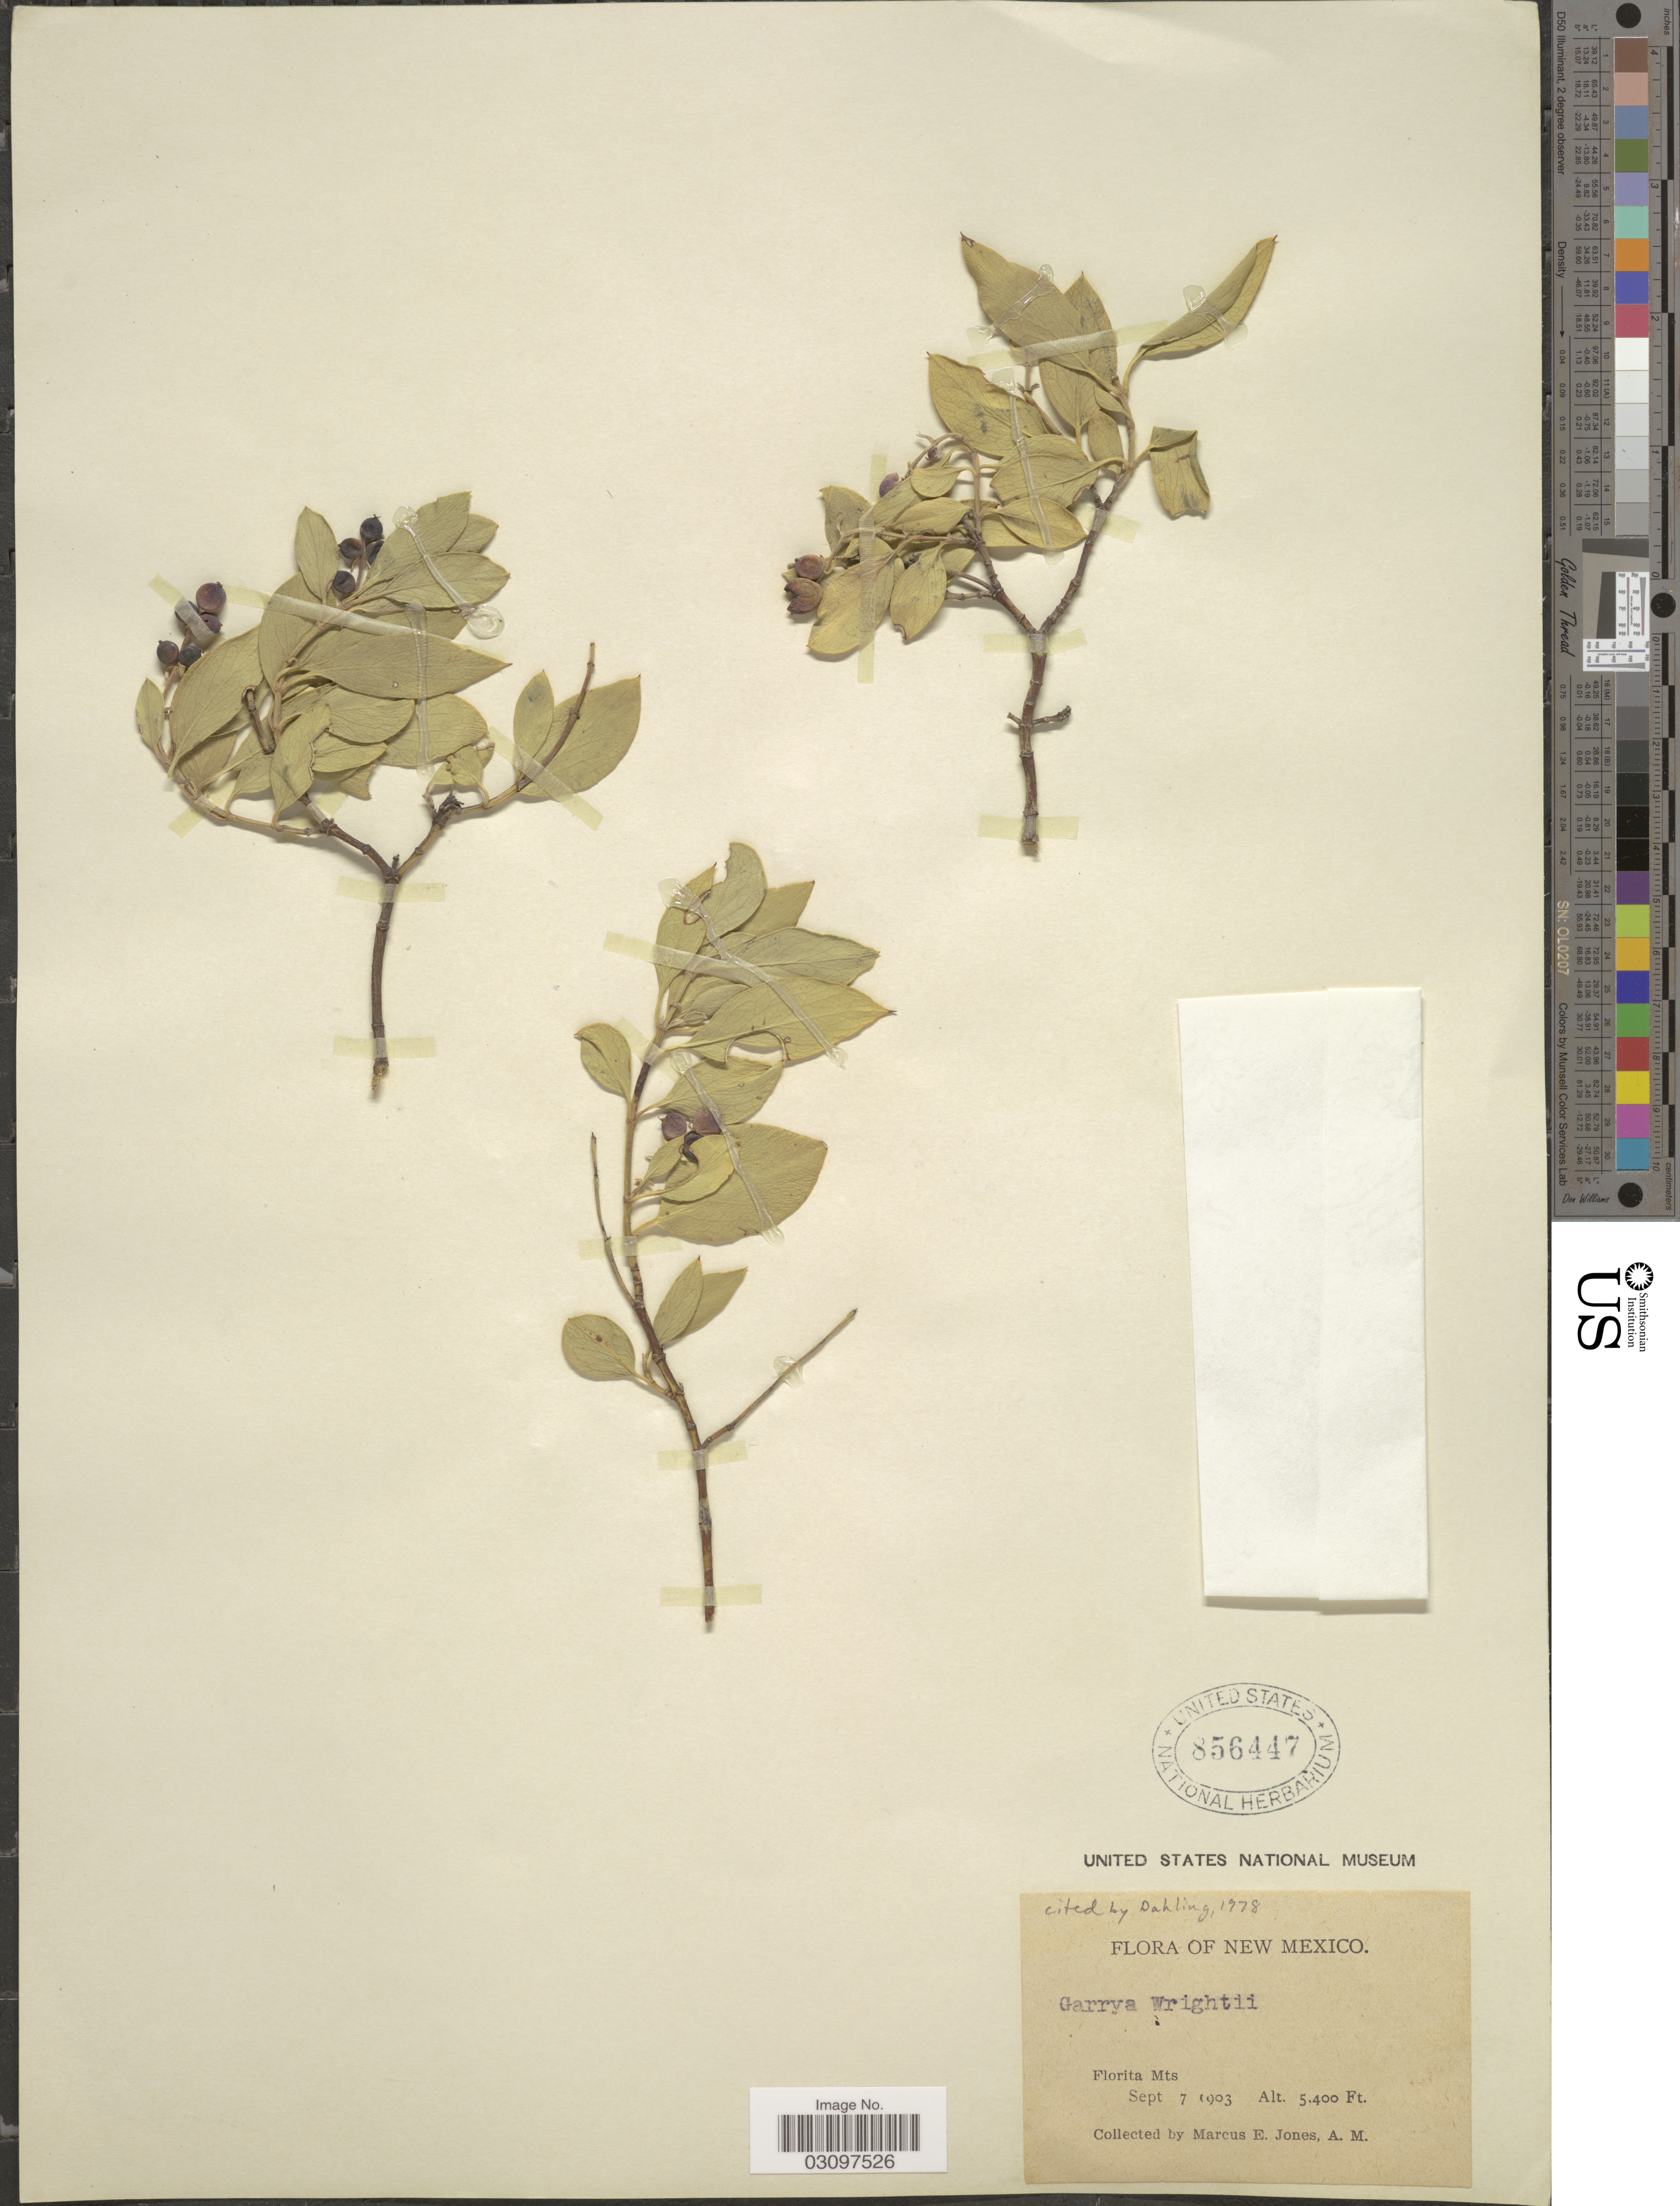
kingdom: Plantae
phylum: Tracheophyta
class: Magnoliopsida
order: Garryales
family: Garryaceae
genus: Garrya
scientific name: Garrya wrightii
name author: Torr.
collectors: M. E. Jones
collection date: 1903-09-07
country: United States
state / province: New Mexico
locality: Florita Mts.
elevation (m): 1646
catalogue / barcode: US 856447